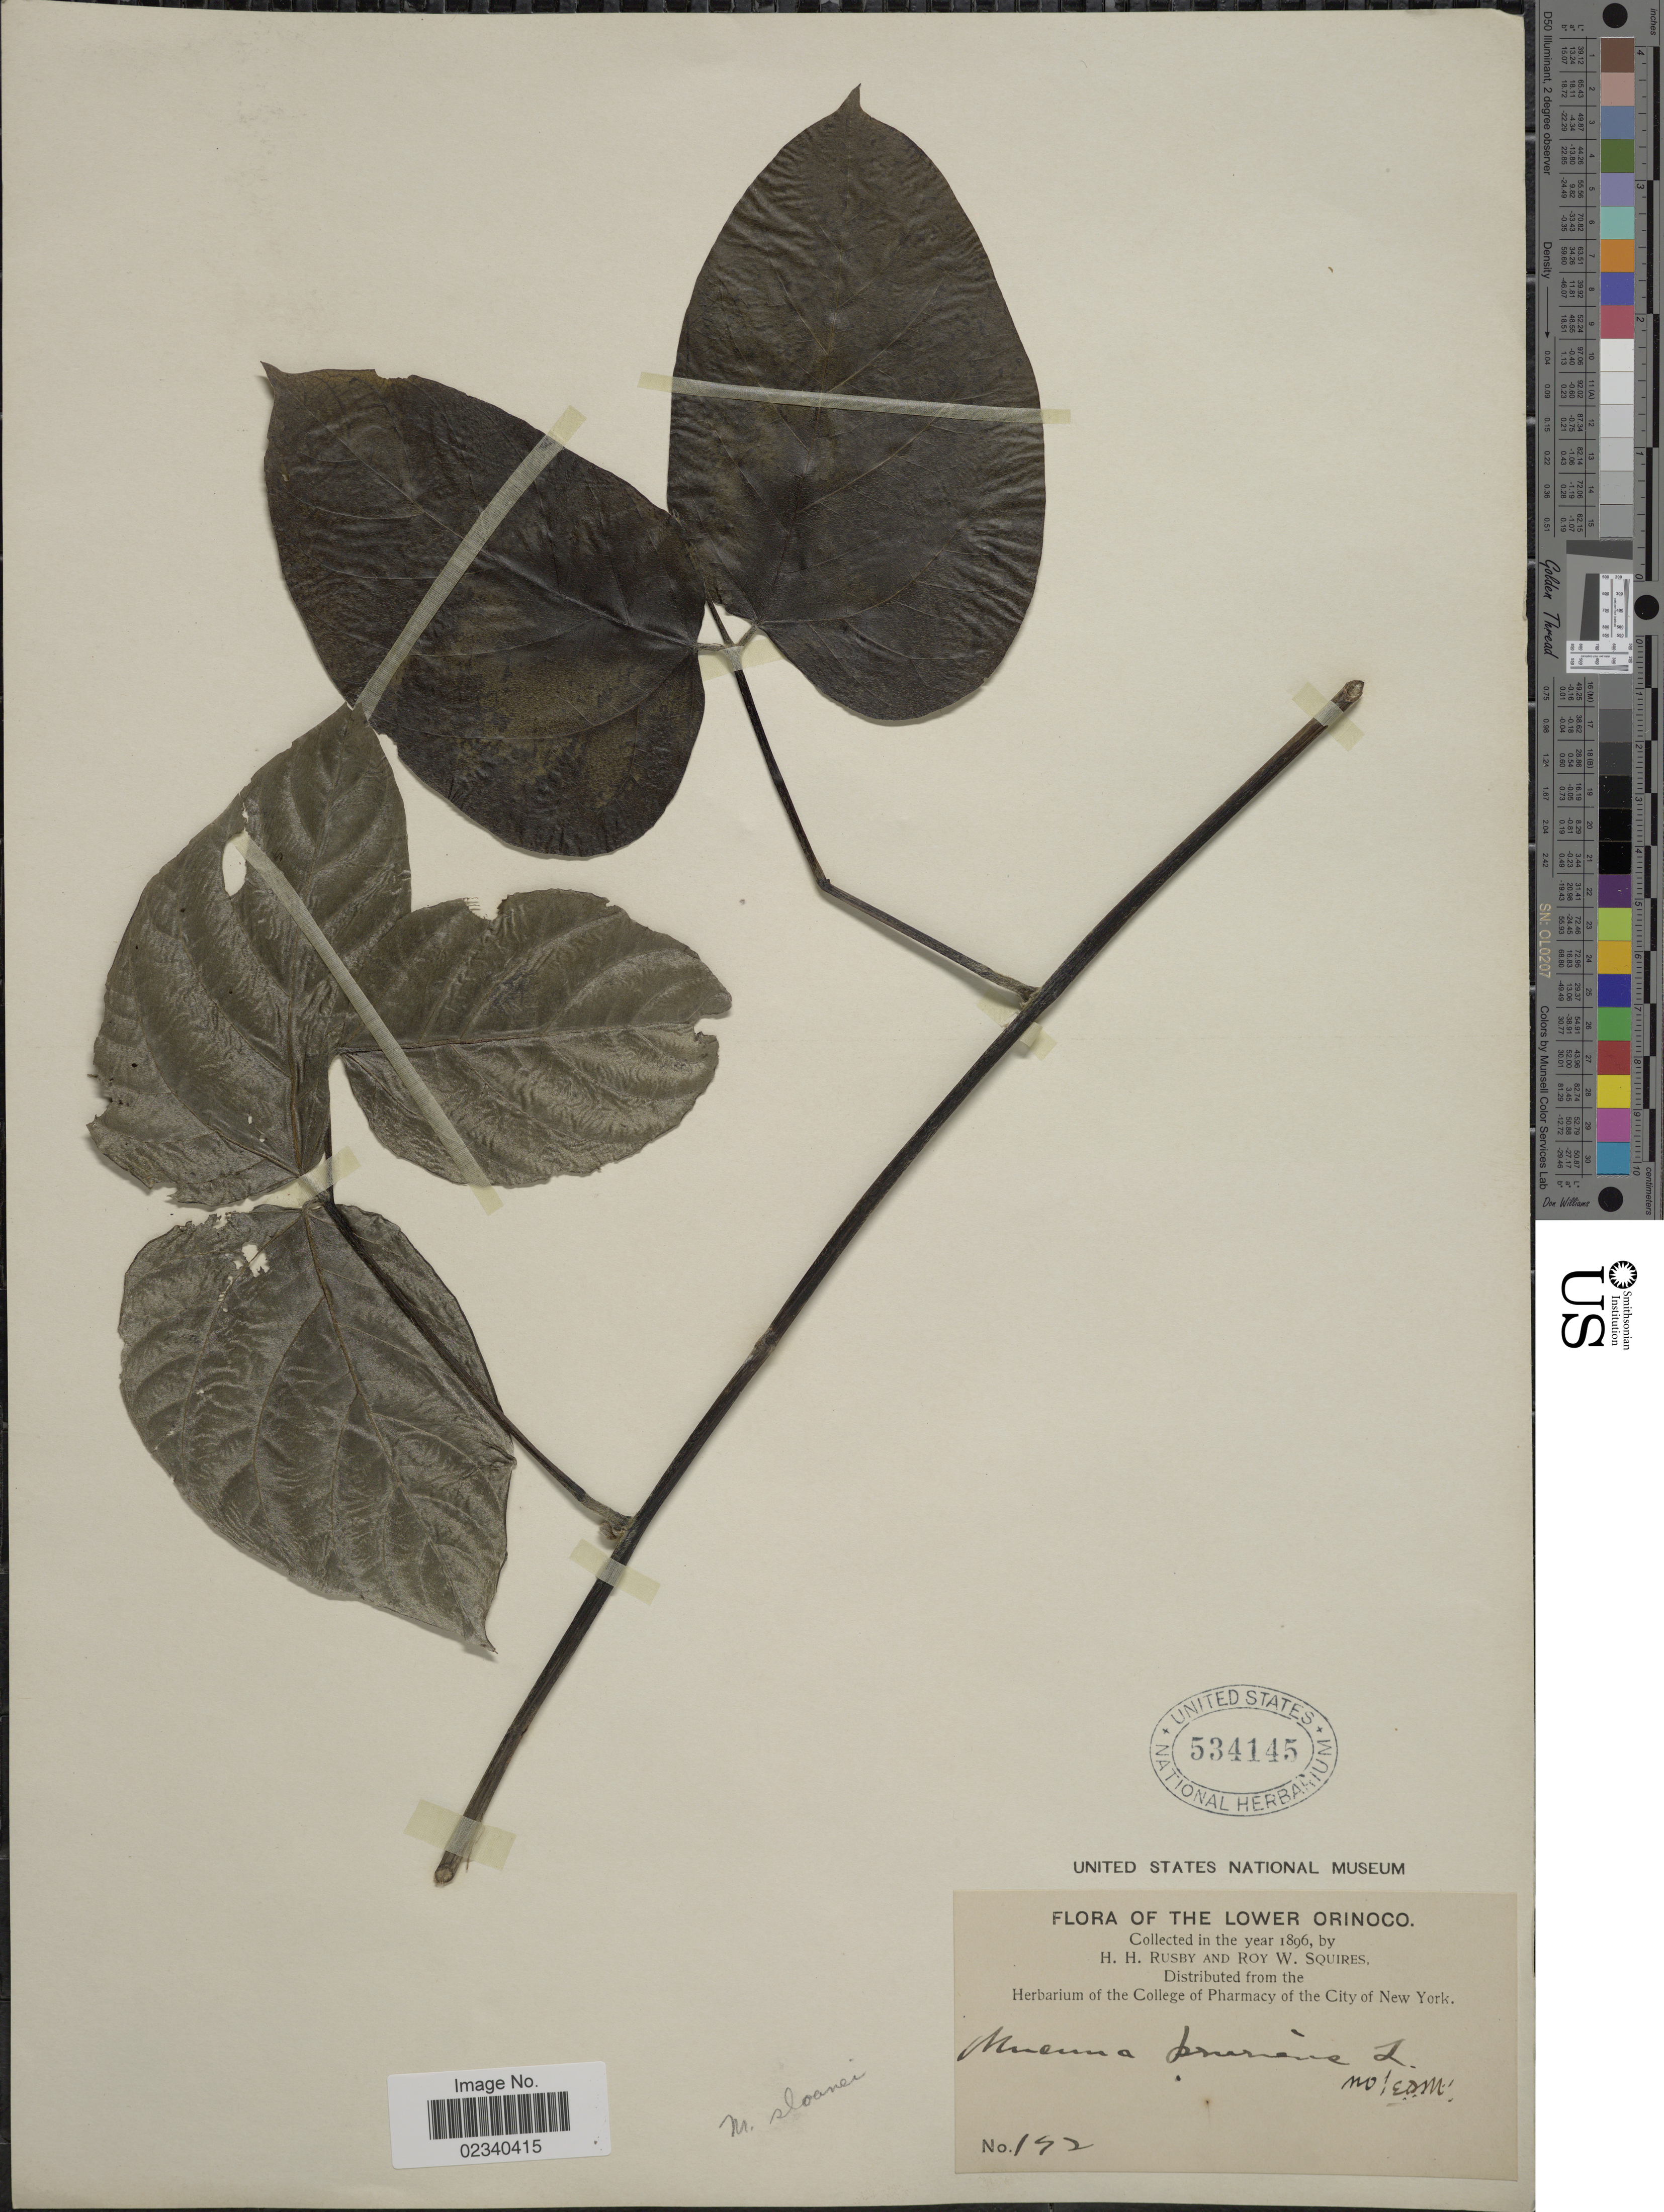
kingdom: Plantae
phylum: Tracheophyta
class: Magnoliopsida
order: Fabales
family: Fabaceae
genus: Mucuna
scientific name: Mucuna sloanei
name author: Fawc. & Rendle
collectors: H. H. Rusby & R. Squires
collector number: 192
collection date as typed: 1896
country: Venezuela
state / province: Delta Amacuro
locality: Lower Orinoco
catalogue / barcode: US 534145